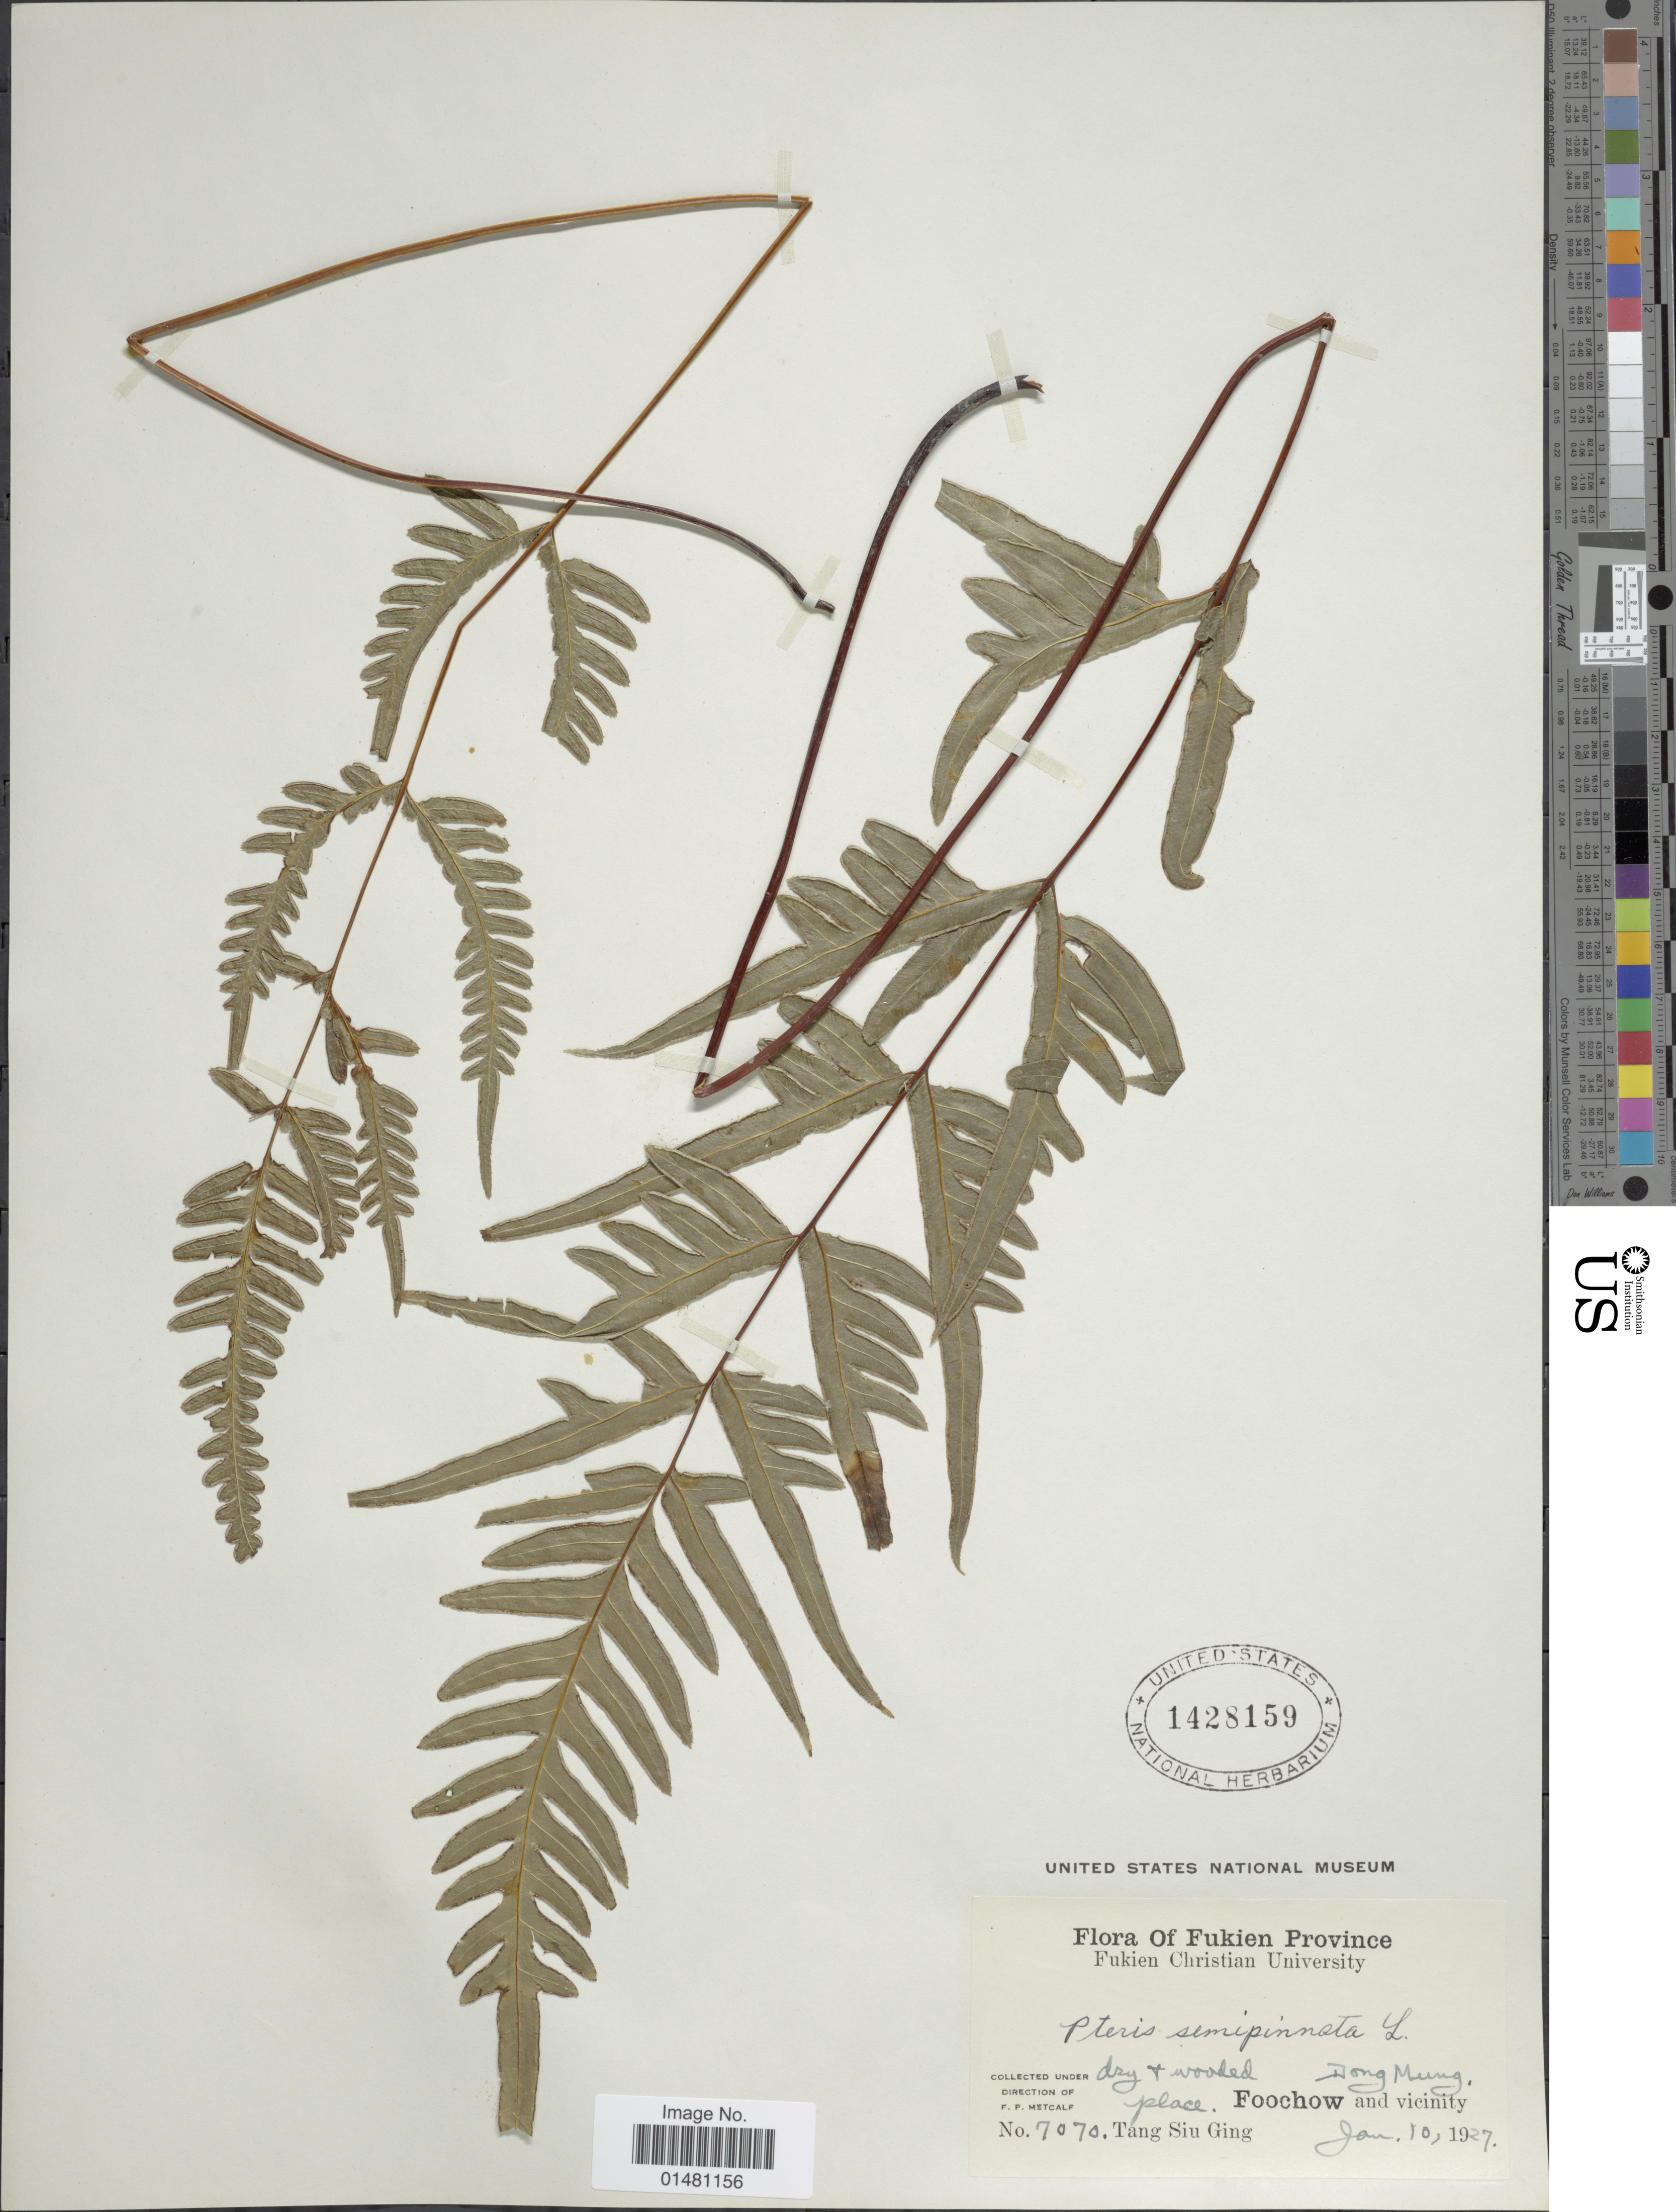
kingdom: Plantae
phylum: Tracheophyta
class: Polypodiopsida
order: Polypodiales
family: Pteridaceae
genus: Pteris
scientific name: Pteris semipinnata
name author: L.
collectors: T. Ging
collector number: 7070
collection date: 1927-01-10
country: China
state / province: Fujian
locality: Fukien Province, Dong Mung, Foochow and vicinity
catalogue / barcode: US 1428159